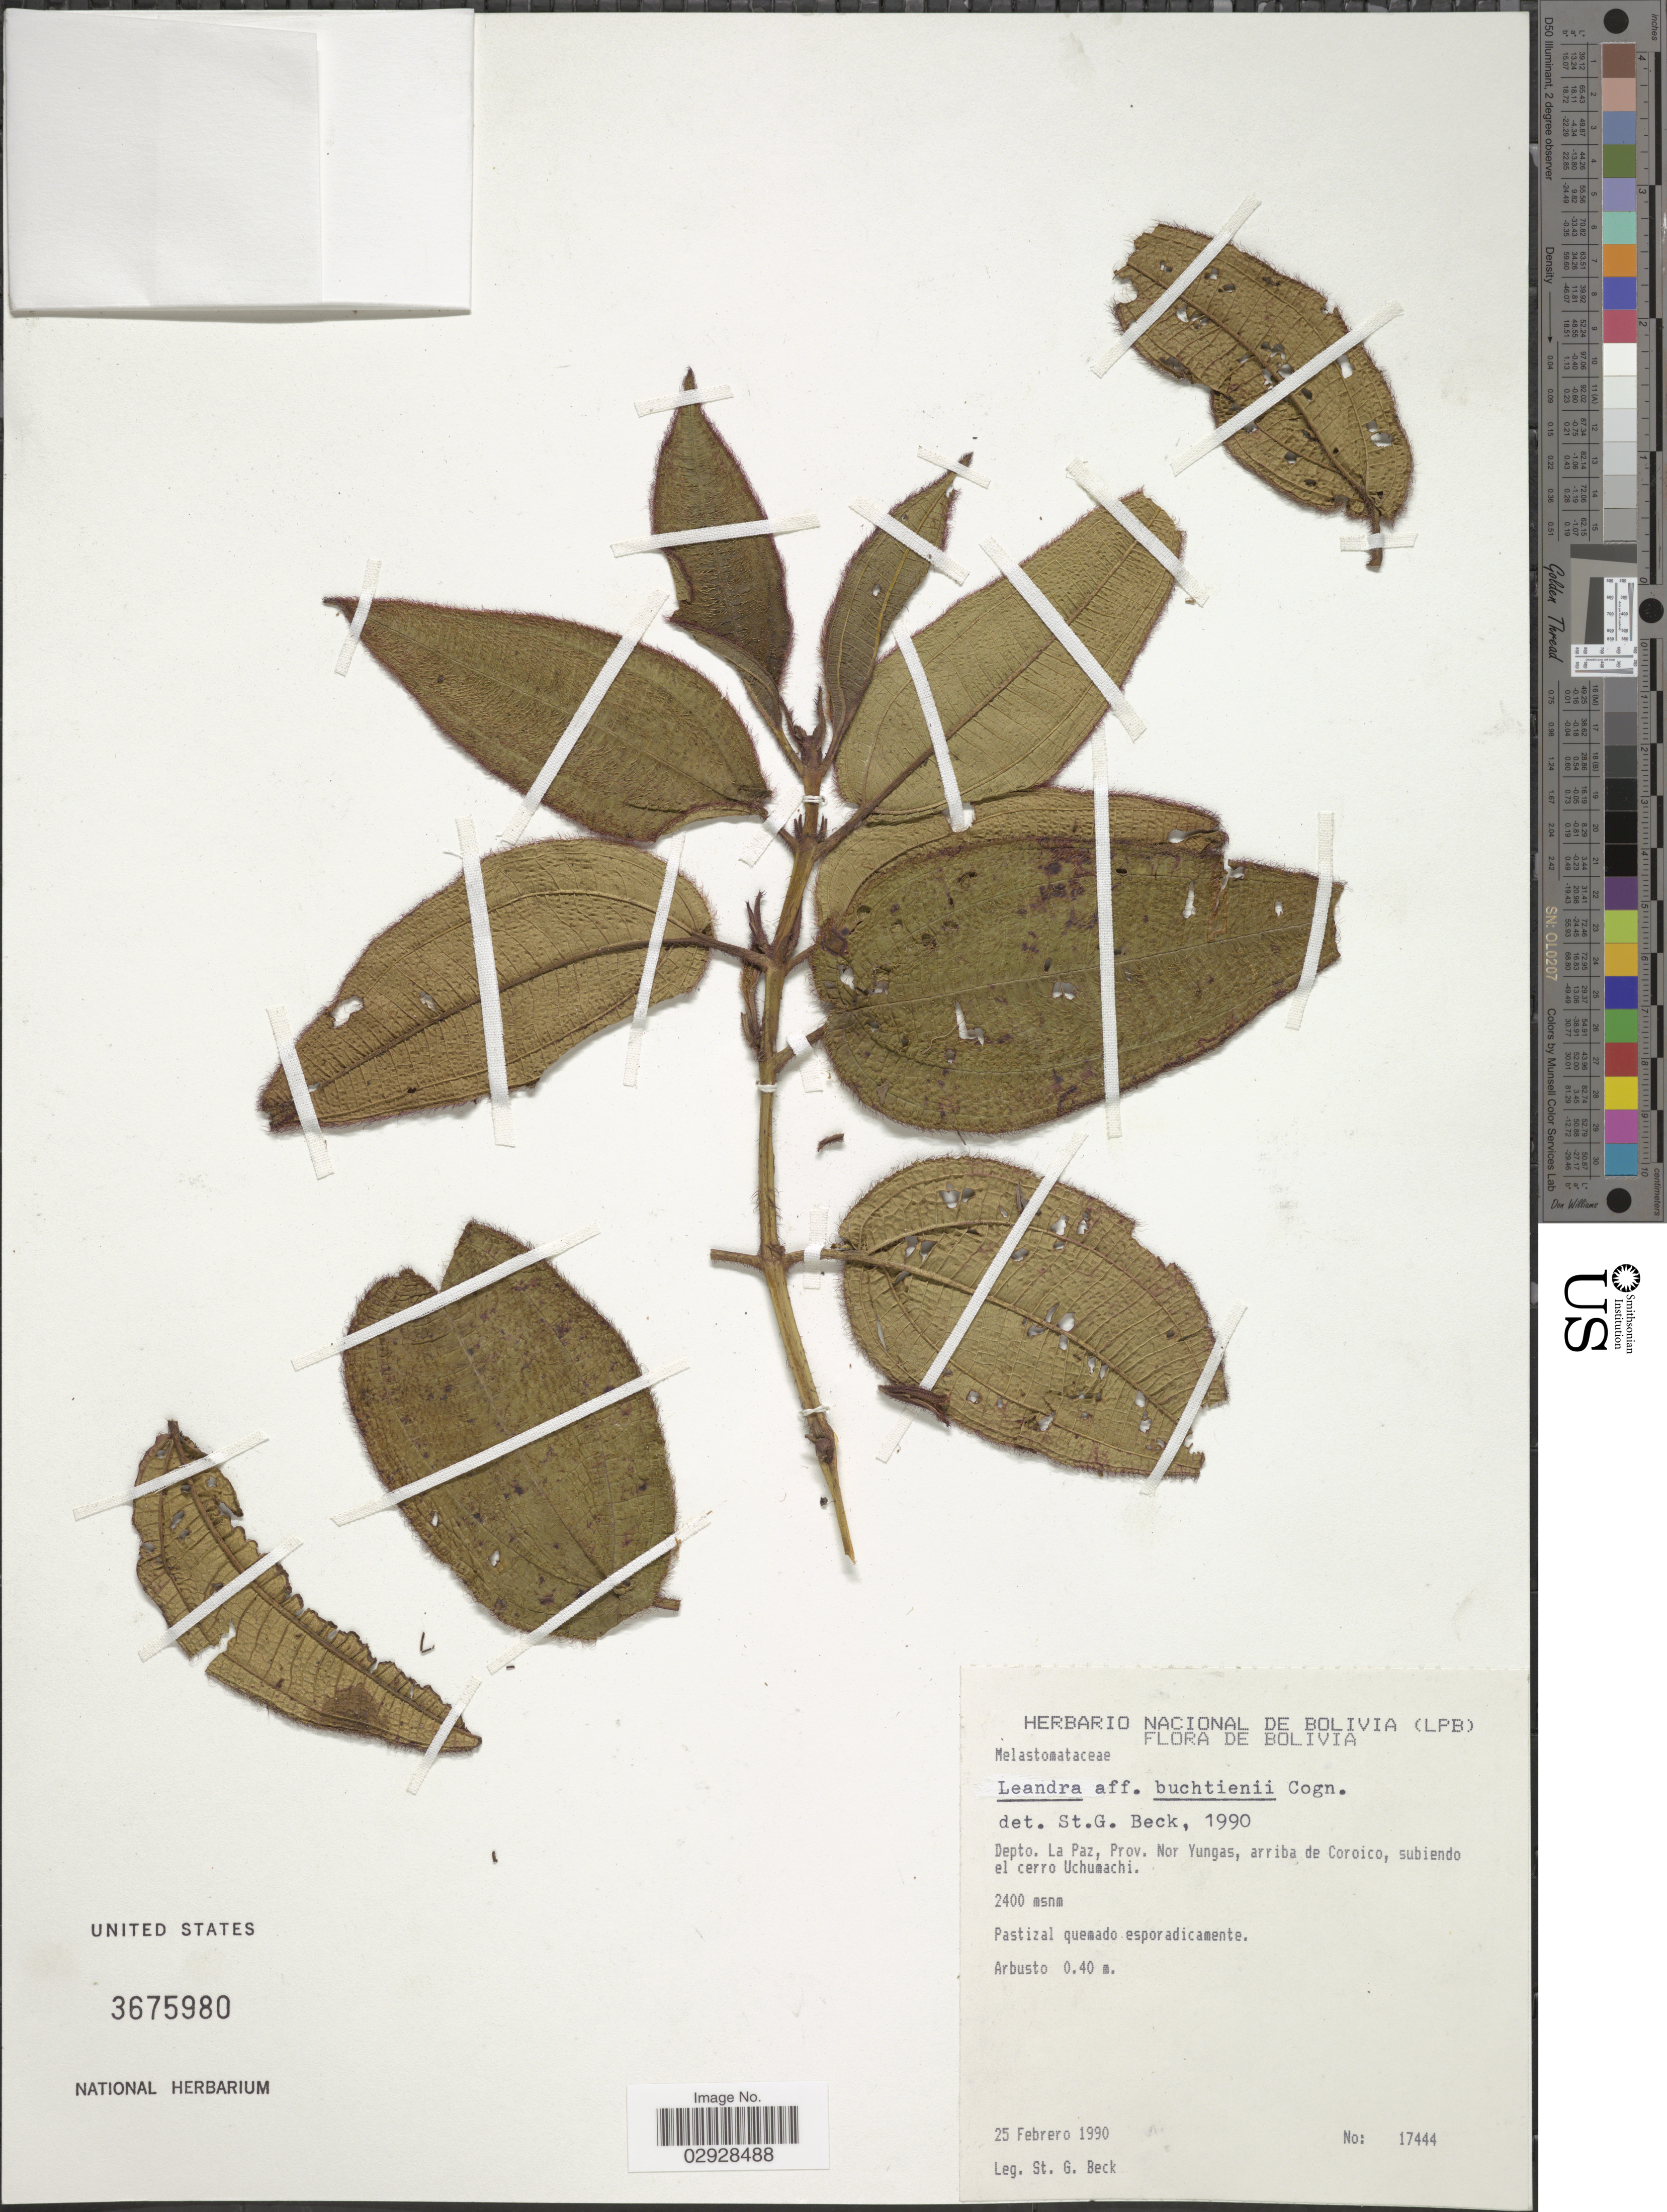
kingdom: Plantae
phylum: Tracheophyta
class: Magnoliopsida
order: Myrtales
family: Melastomataceae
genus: Leandra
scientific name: Leandra buchtienii Cogn. ined.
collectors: S. G. Beck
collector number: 17444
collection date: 1990-02-25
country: Bolivia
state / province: La Paz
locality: Depto. La Paz. Nor Yungas, arriba de Coroico, subiendo el cerro Uchumachi.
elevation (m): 2400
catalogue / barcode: US 3675980